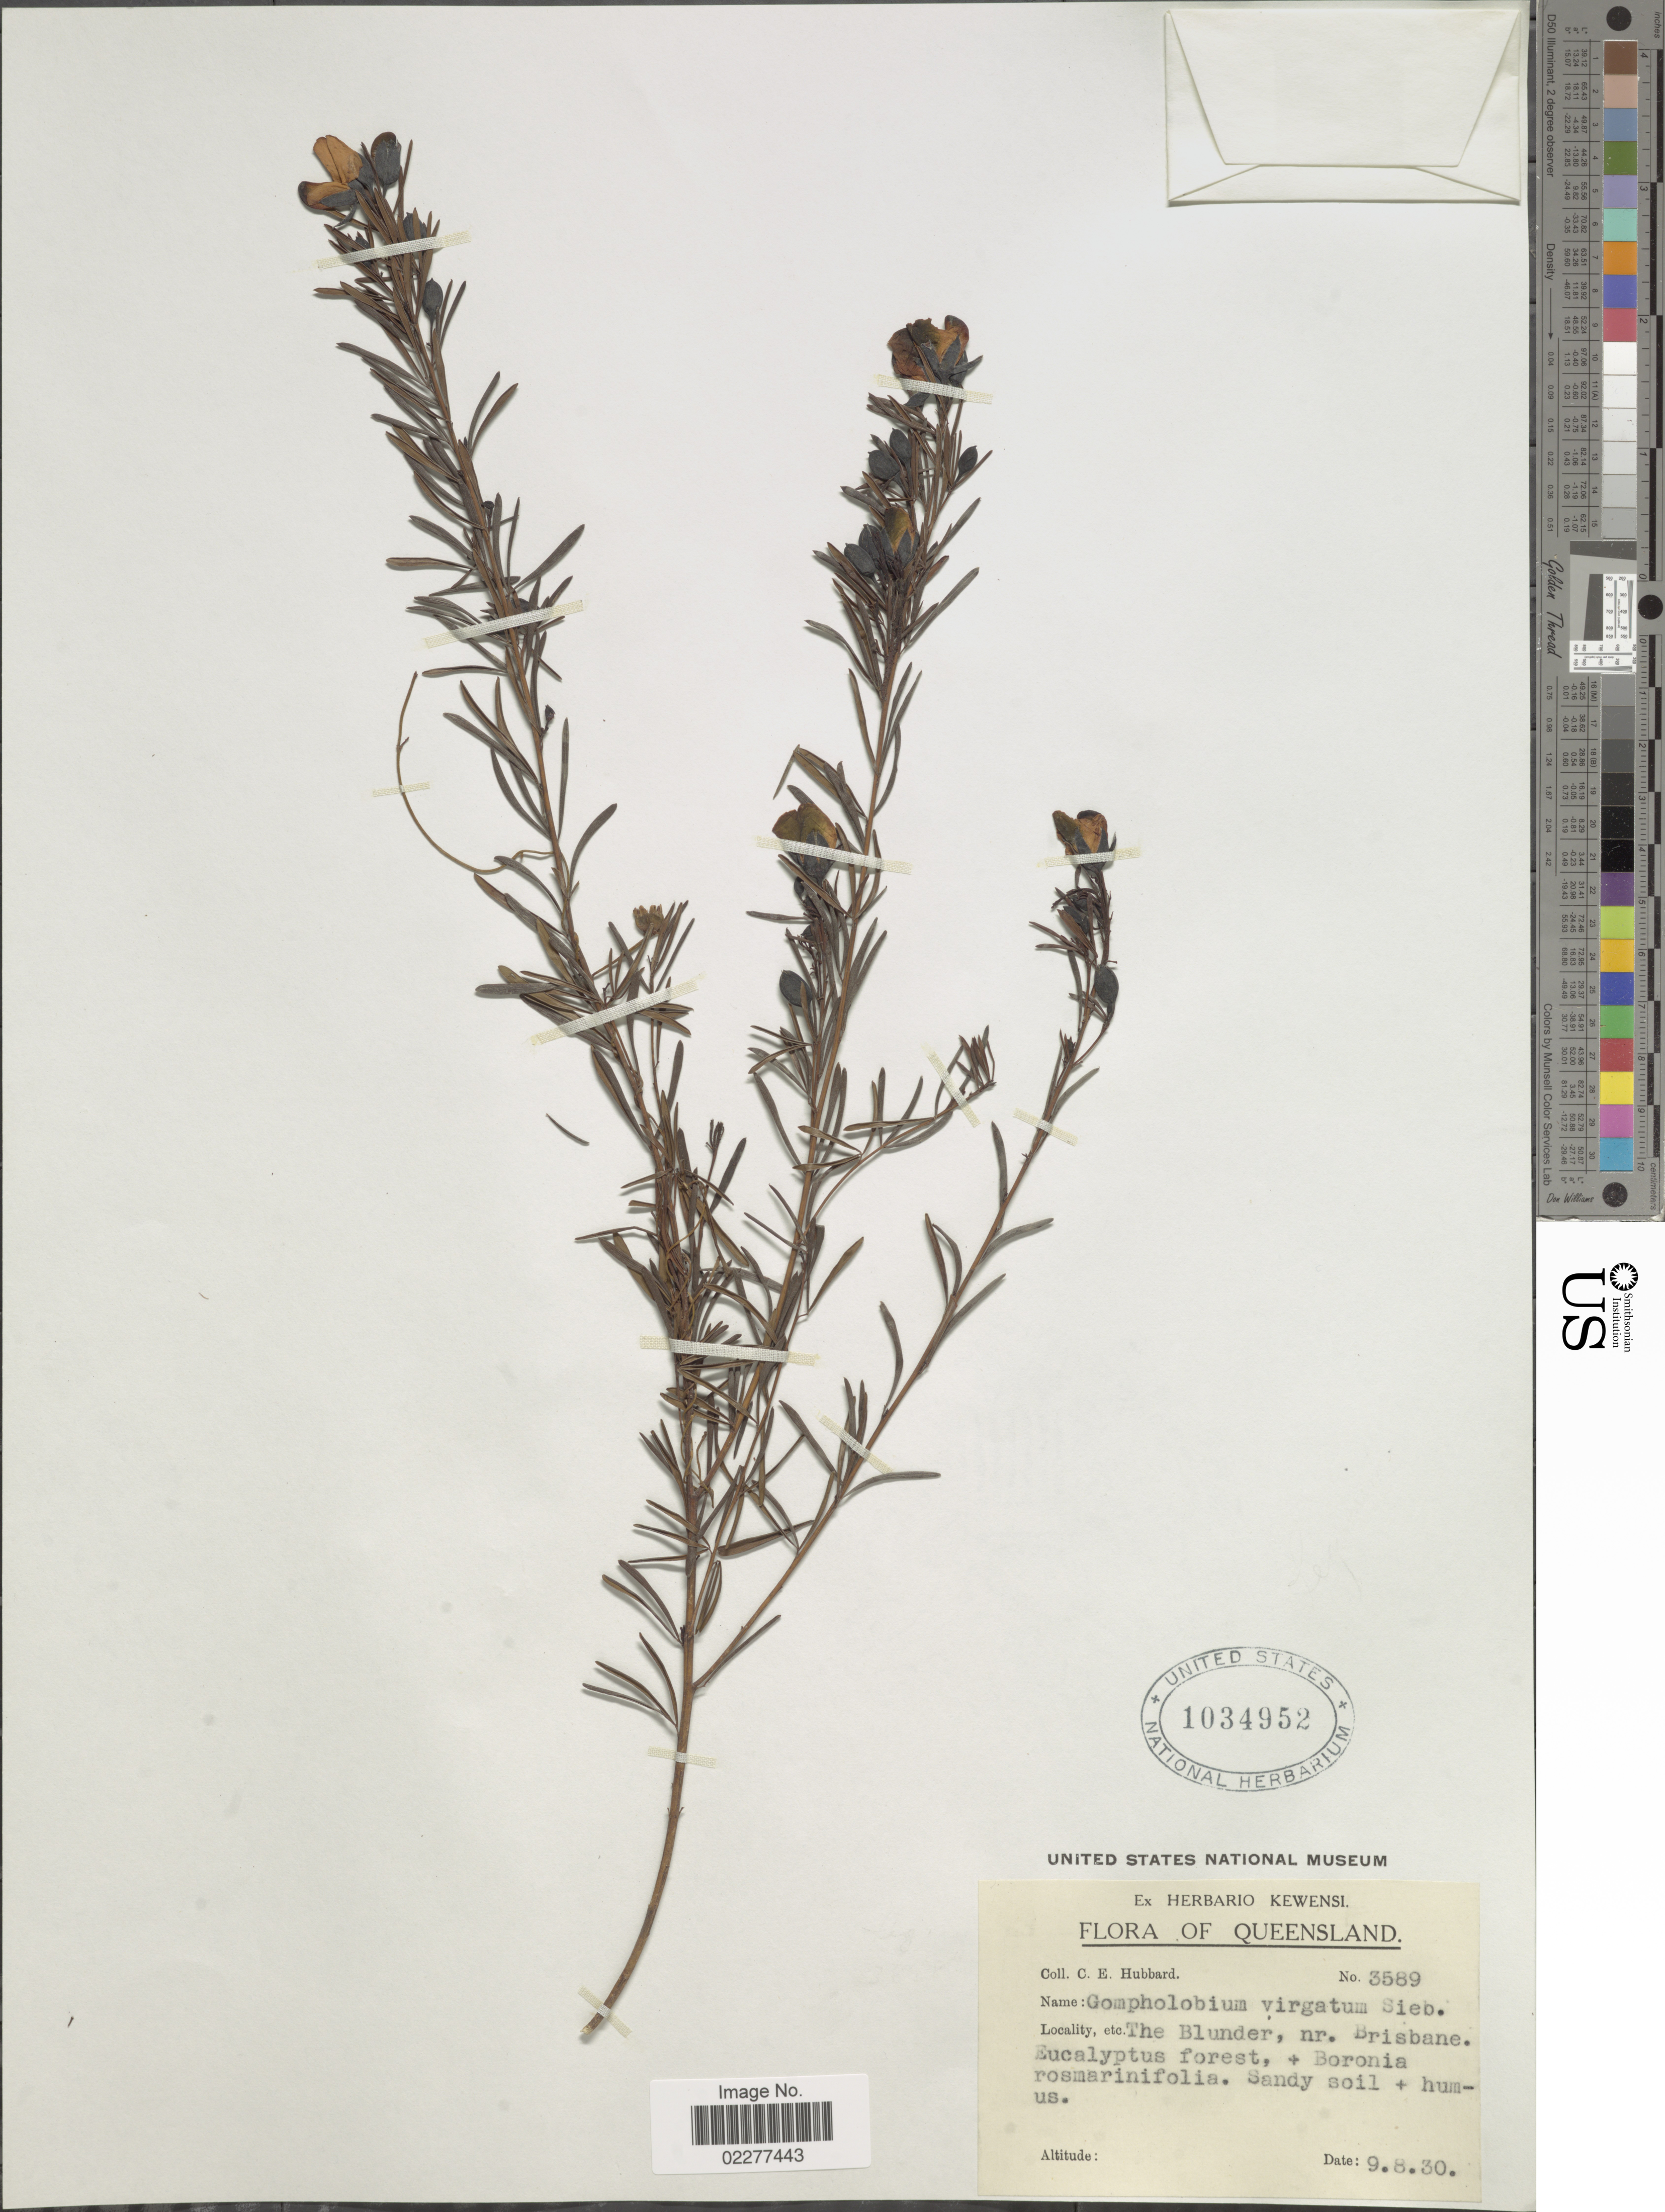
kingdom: Plantae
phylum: Tracheophyta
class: Magnoliopsida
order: Fabales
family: Fabaceae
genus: Gompholobium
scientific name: Gompholobium virgatum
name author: DC.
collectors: C. E. Hubbard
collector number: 3589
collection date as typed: Transcribed d/m/y: 9/8/30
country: Australia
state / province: Queensland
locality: The Blunder, nr Brisbane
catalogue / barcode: US 1034952